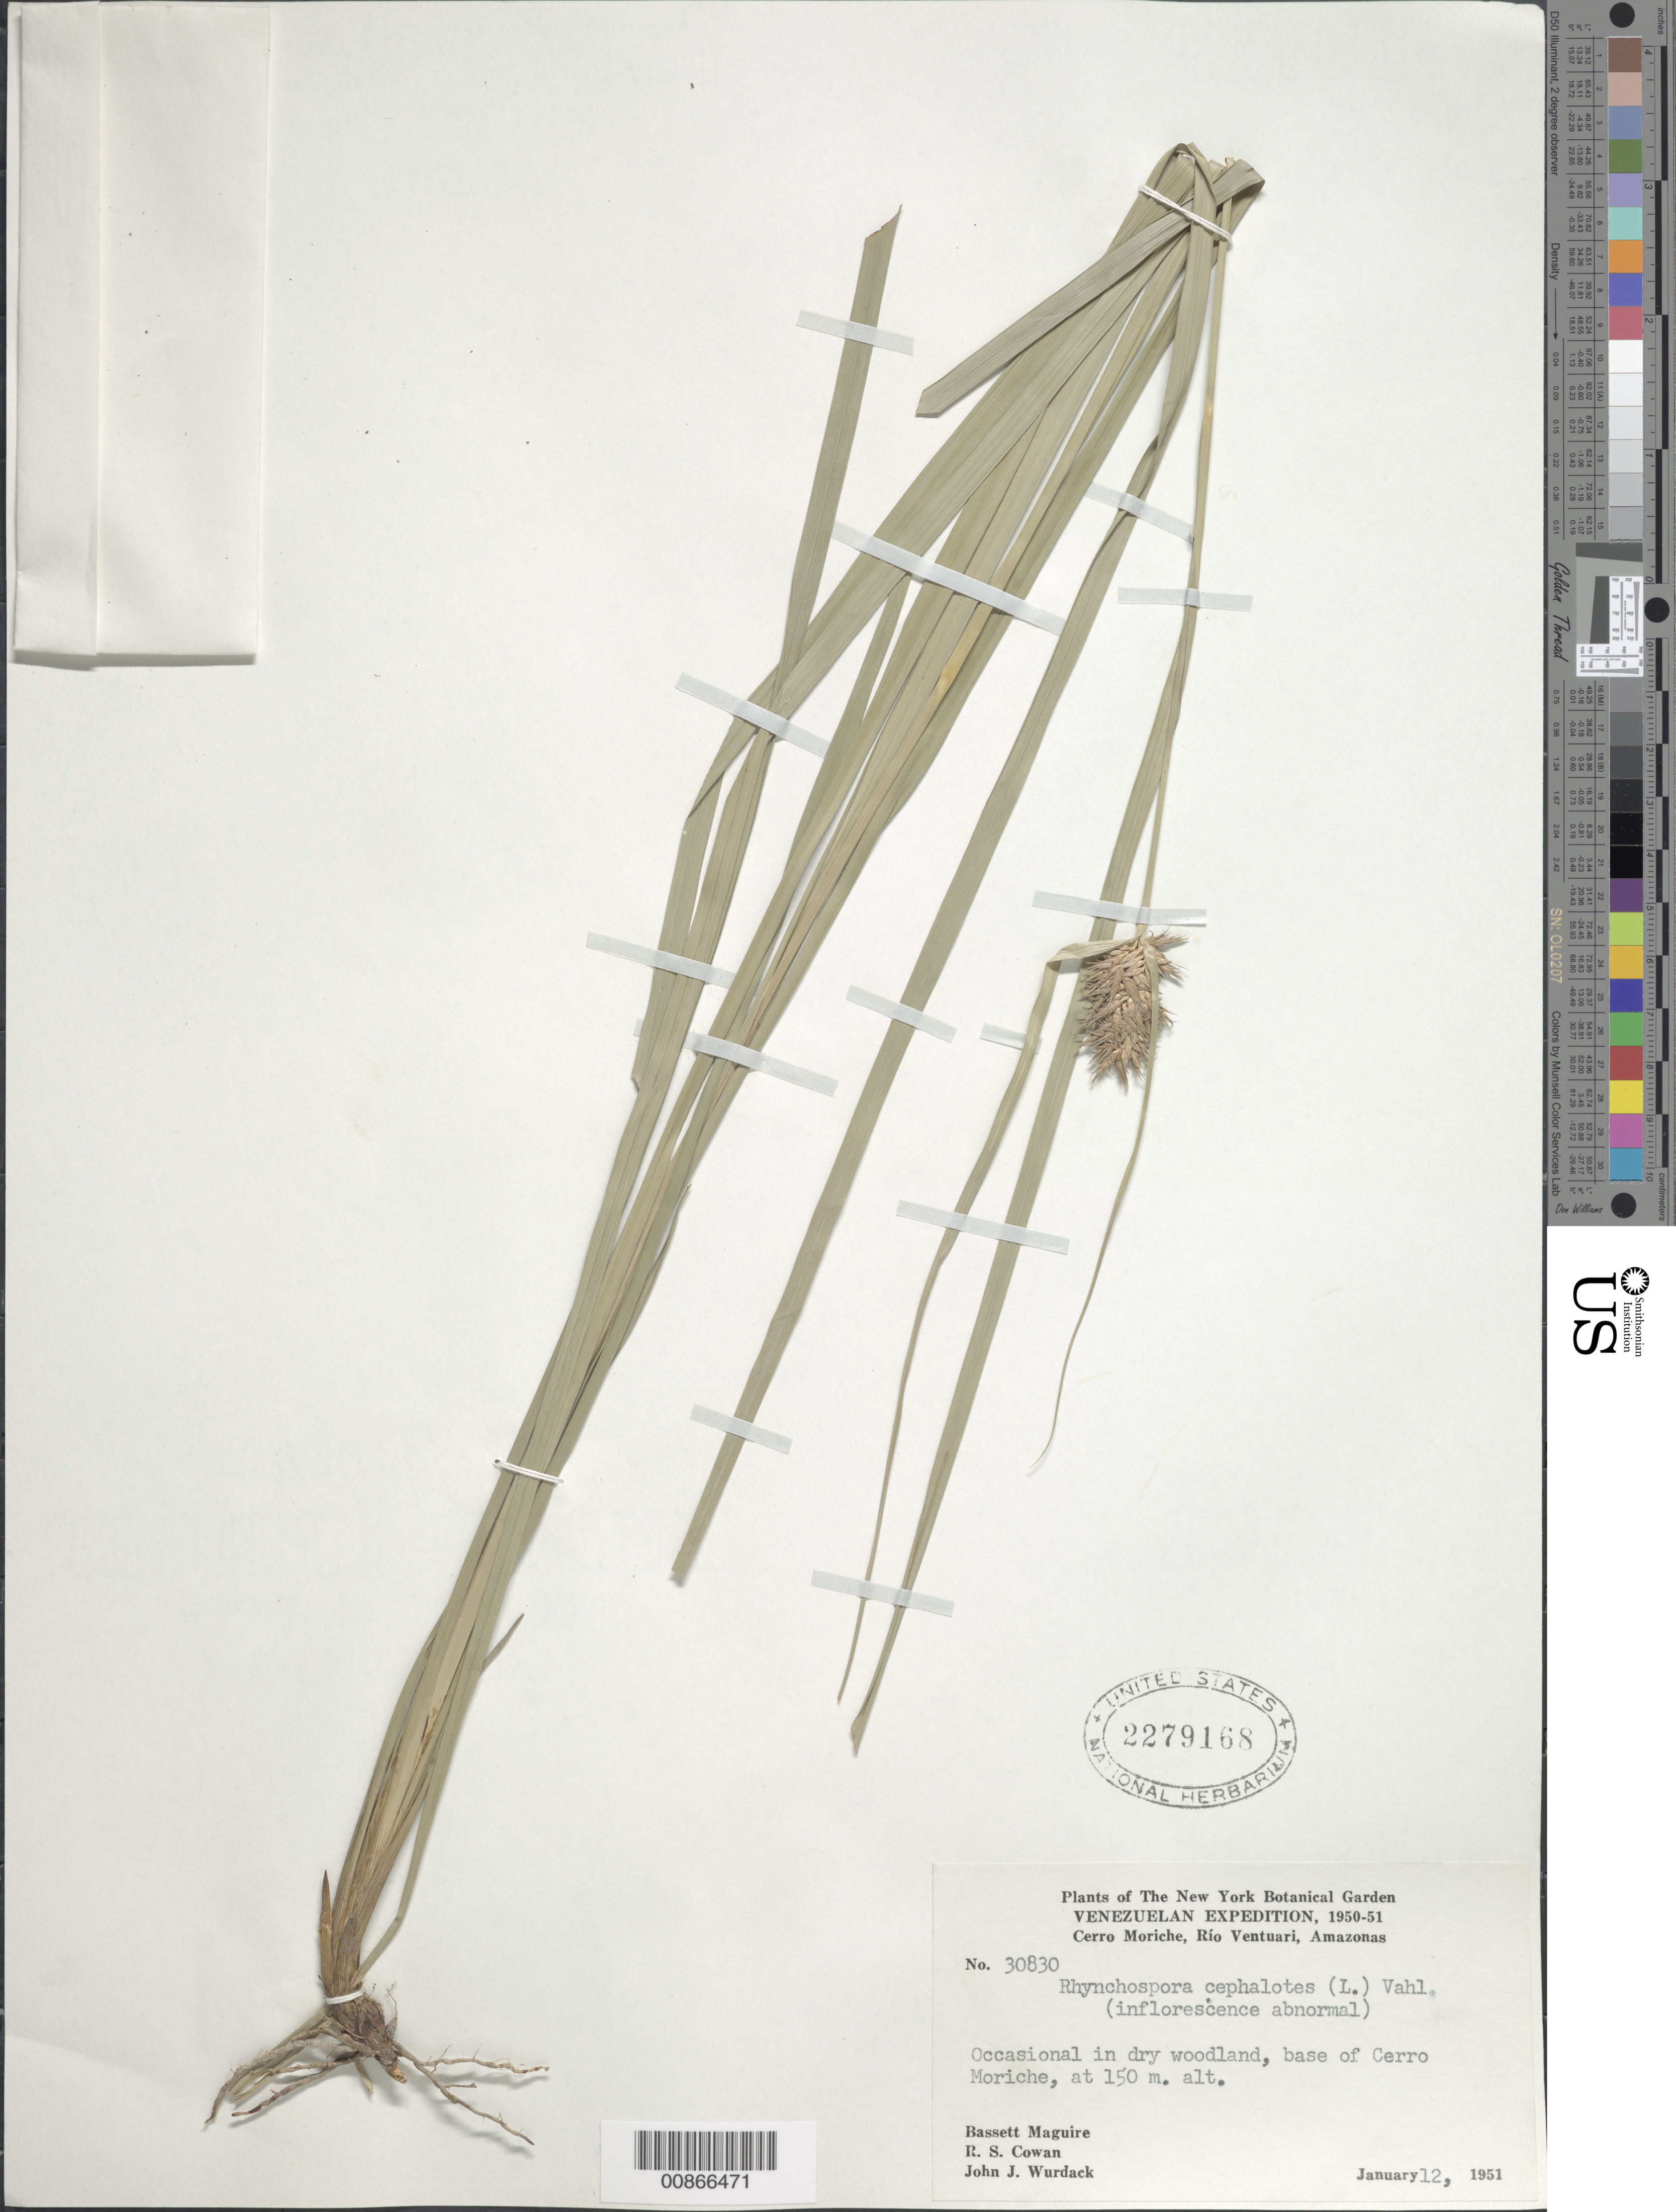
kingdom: Plantae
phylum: Tracheophyta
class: Liliopsida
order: Poales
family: Cyperaceae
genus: Rhynchospora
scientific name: Rhynchospora cephalotes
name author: (L.) Vahl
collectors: B. Maguire, R. S. Cowan & J. J. Wurdack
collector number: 30830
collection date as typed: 12-Jan-51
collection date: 1951-01-12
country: Venezuela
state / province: Amazonas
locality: Cerro Moriche, base of; Río Ventuari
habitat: Dry woodland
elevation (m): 150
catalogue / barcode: US 2279168